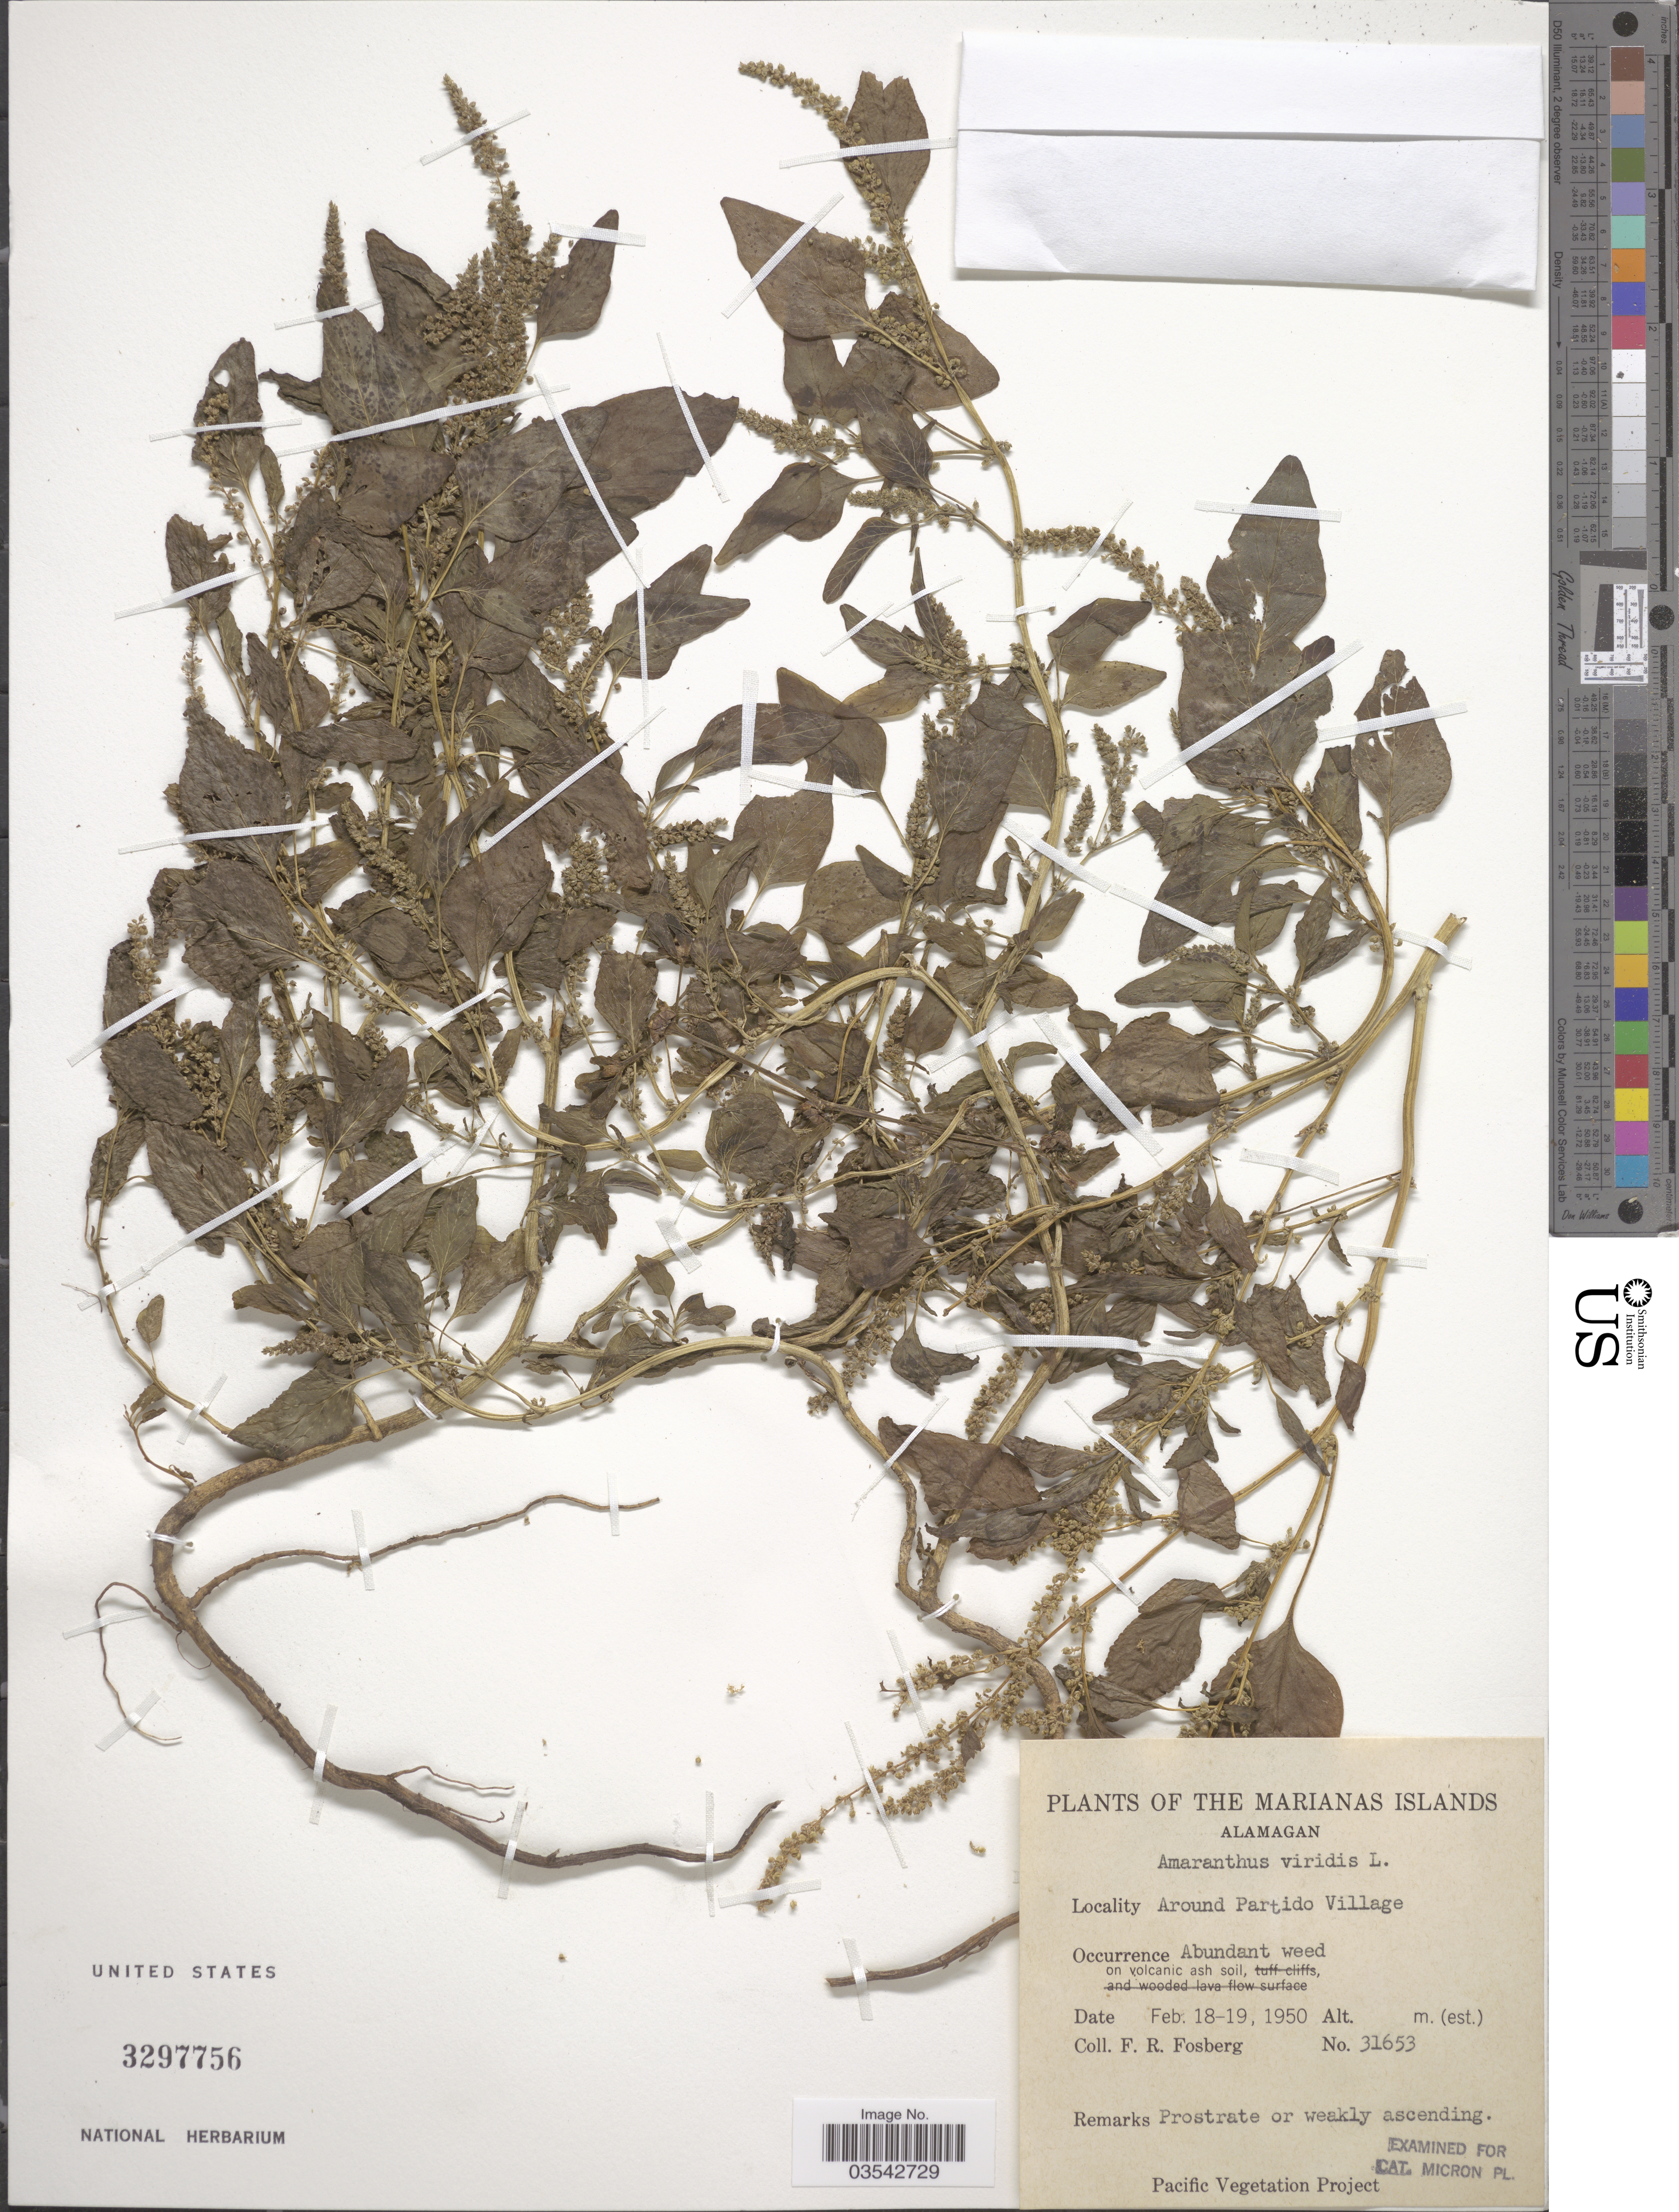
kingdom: Plantae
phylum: Tracheophyta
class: Magnoliopsida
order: Caryophyllales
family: Amaranthaceae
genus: Amaranthus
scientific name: Amaranthus viridis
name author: L.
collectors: F. R. Fosberg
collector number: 31653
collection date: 1950-02-18/1950-02-19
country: Northern Mariana Islands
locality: The Marianas Islands. Alamagan. Around Partido Village.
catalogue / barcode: US 3297756